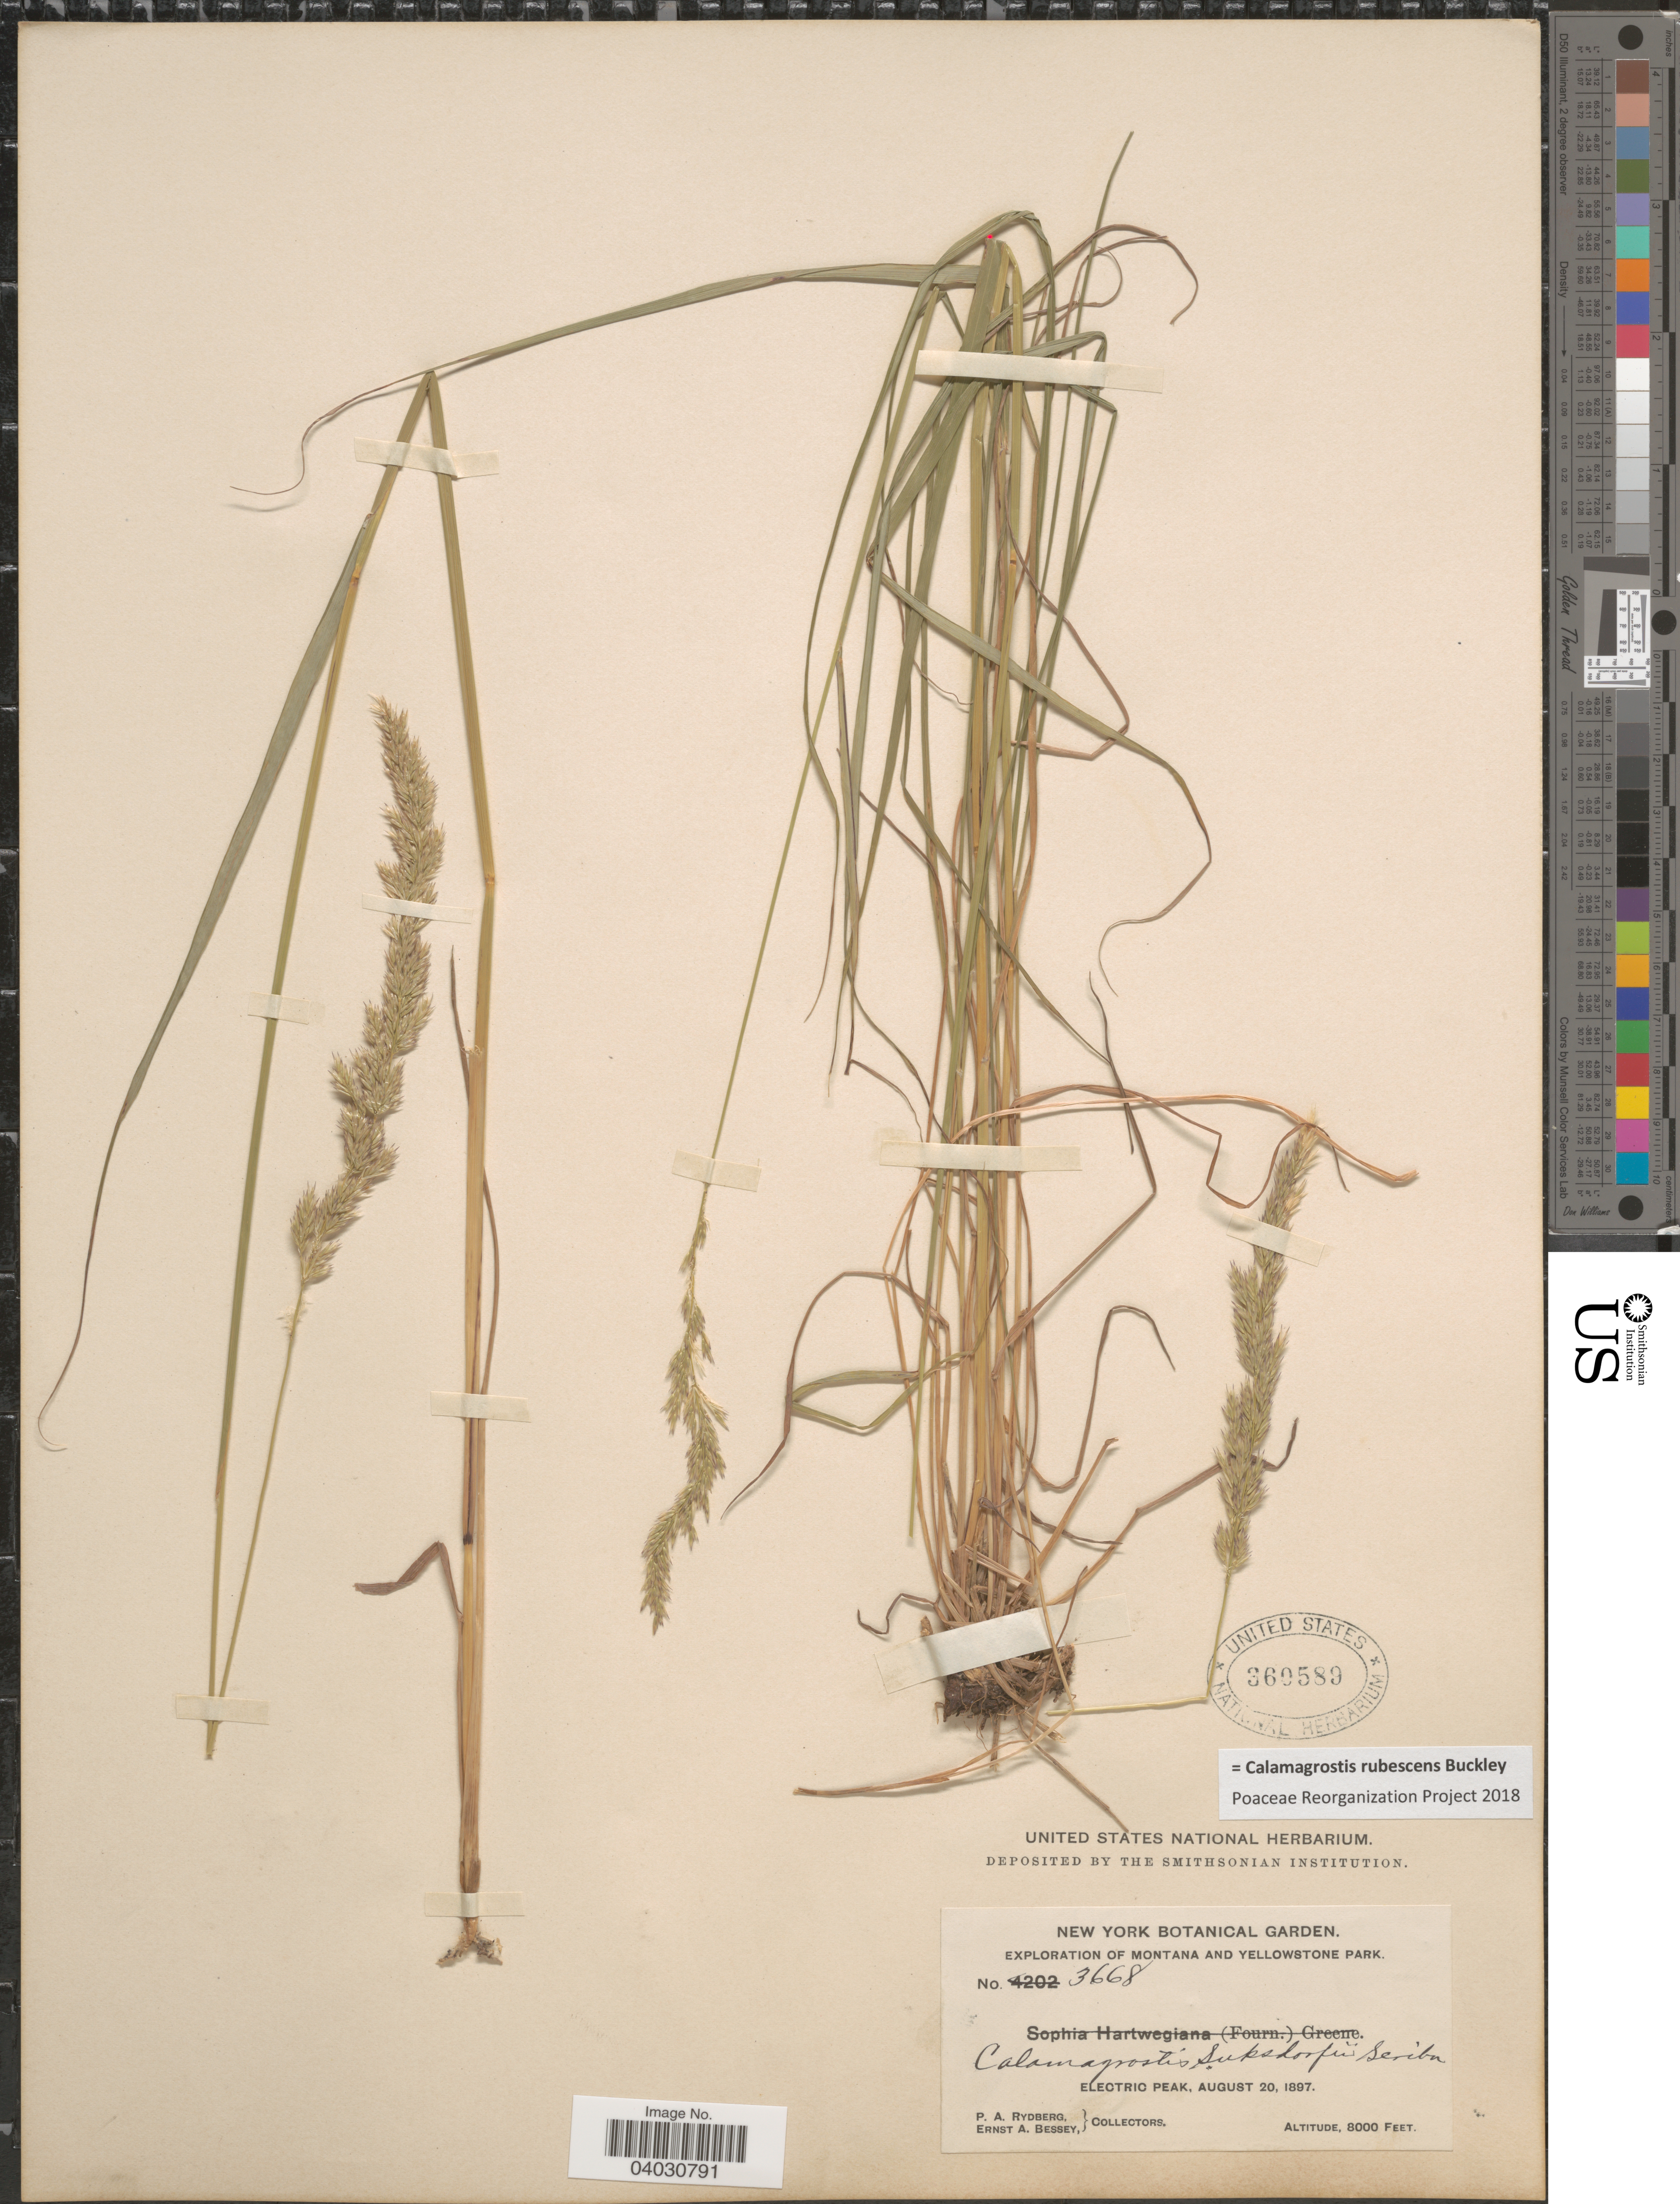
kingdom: Plantae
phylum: Tracheophyta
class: Liliopsida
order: Poales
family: Poaceae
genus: Calamagrostis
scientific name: Calamagrostis rubescens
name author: Buckley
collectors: P. A. Rydberg & E. A. Bessey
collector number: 3668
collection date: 1897-08-20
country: United States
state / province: Montana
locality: Montana and Yellowstone Park. Electric Peak.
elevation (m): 2438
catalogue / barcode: US 360589